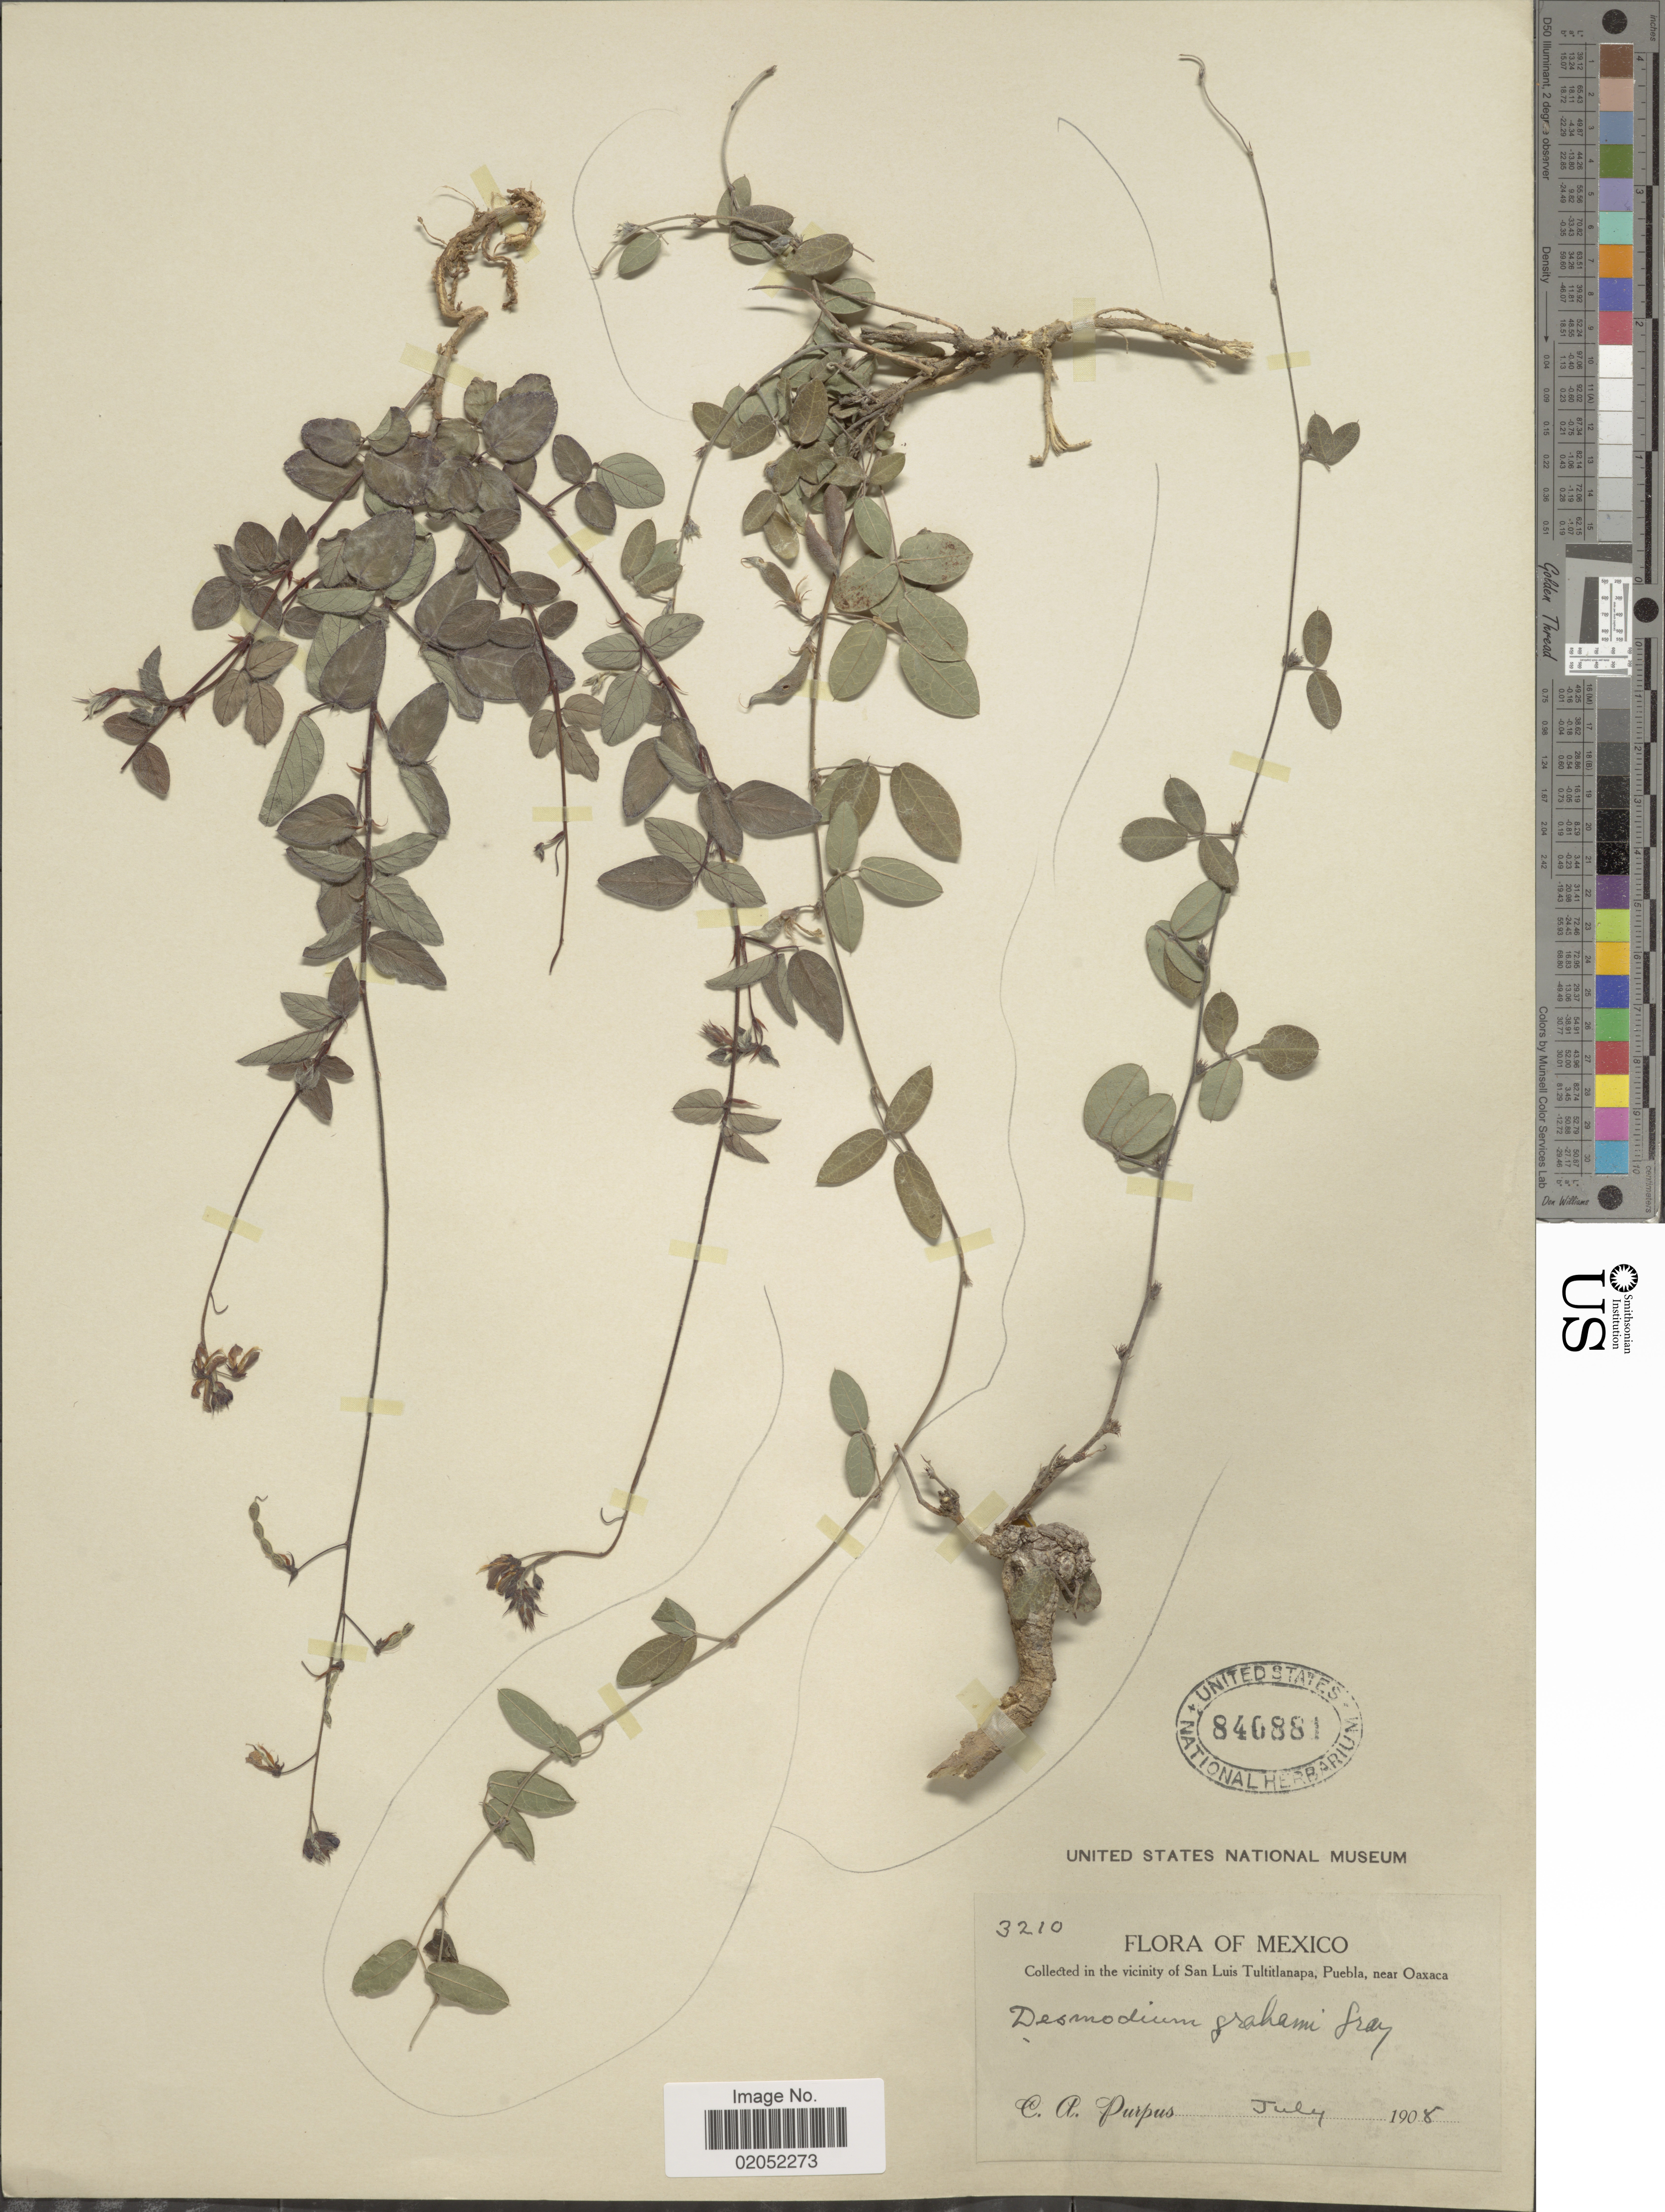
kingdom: Plantae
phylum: Tracheophyta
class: Magnoliopsida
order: Fabales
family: Fabaceae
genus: Desmodium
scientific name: Desmodium grahamii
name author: A. Gray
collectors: C. A. Purpus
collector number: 3210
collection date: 1908-07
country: Mexico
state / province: Puebla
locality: Mexico. San Luis Tultitlanapa, Puebla near Oaxaca.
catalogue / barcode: US 840881